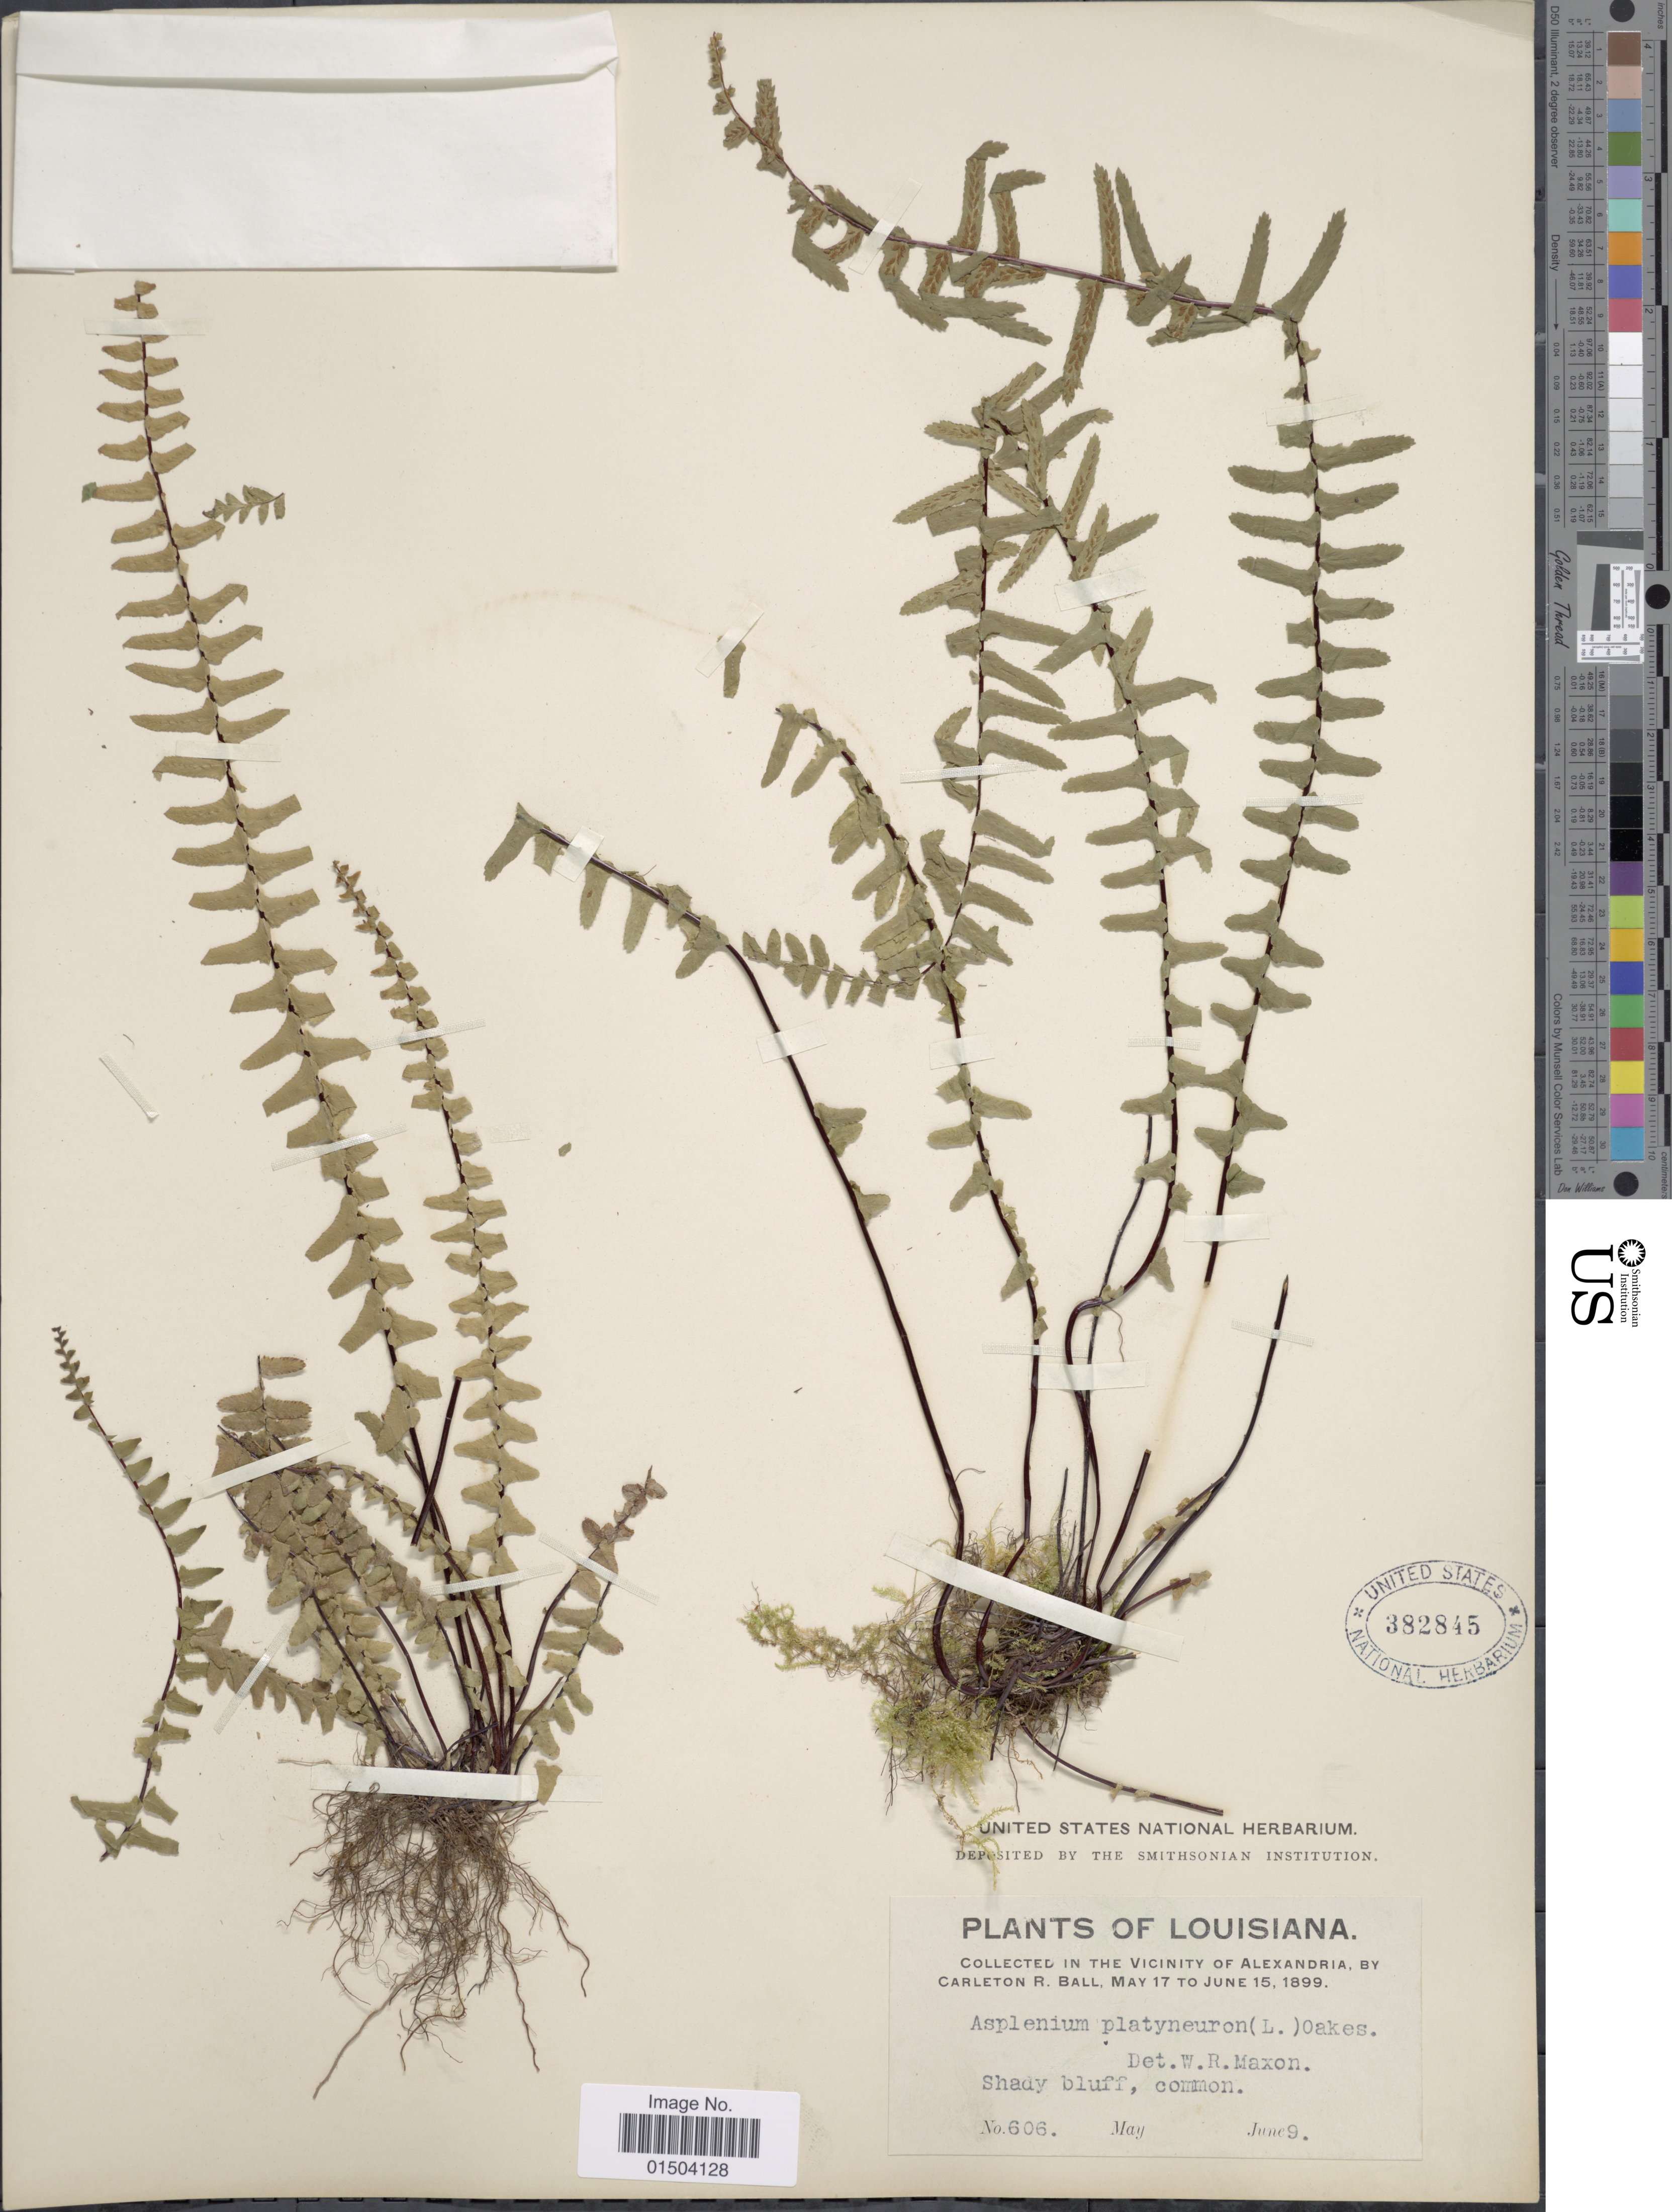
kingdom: Plantae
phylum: Tracheophyta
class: Polypodiopsida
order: Polypodiales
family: Aspleniaceae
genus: Asplenium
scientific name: Asplenium platyneuron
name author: (L.) Britton, Stearns & Poggenb.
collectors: R. H. Ball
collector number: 606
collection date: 1899-06-09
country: United States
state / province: Louisiana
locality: In the Vicinity of Alexandria. Shady bluff, common.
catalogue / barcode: US 382845